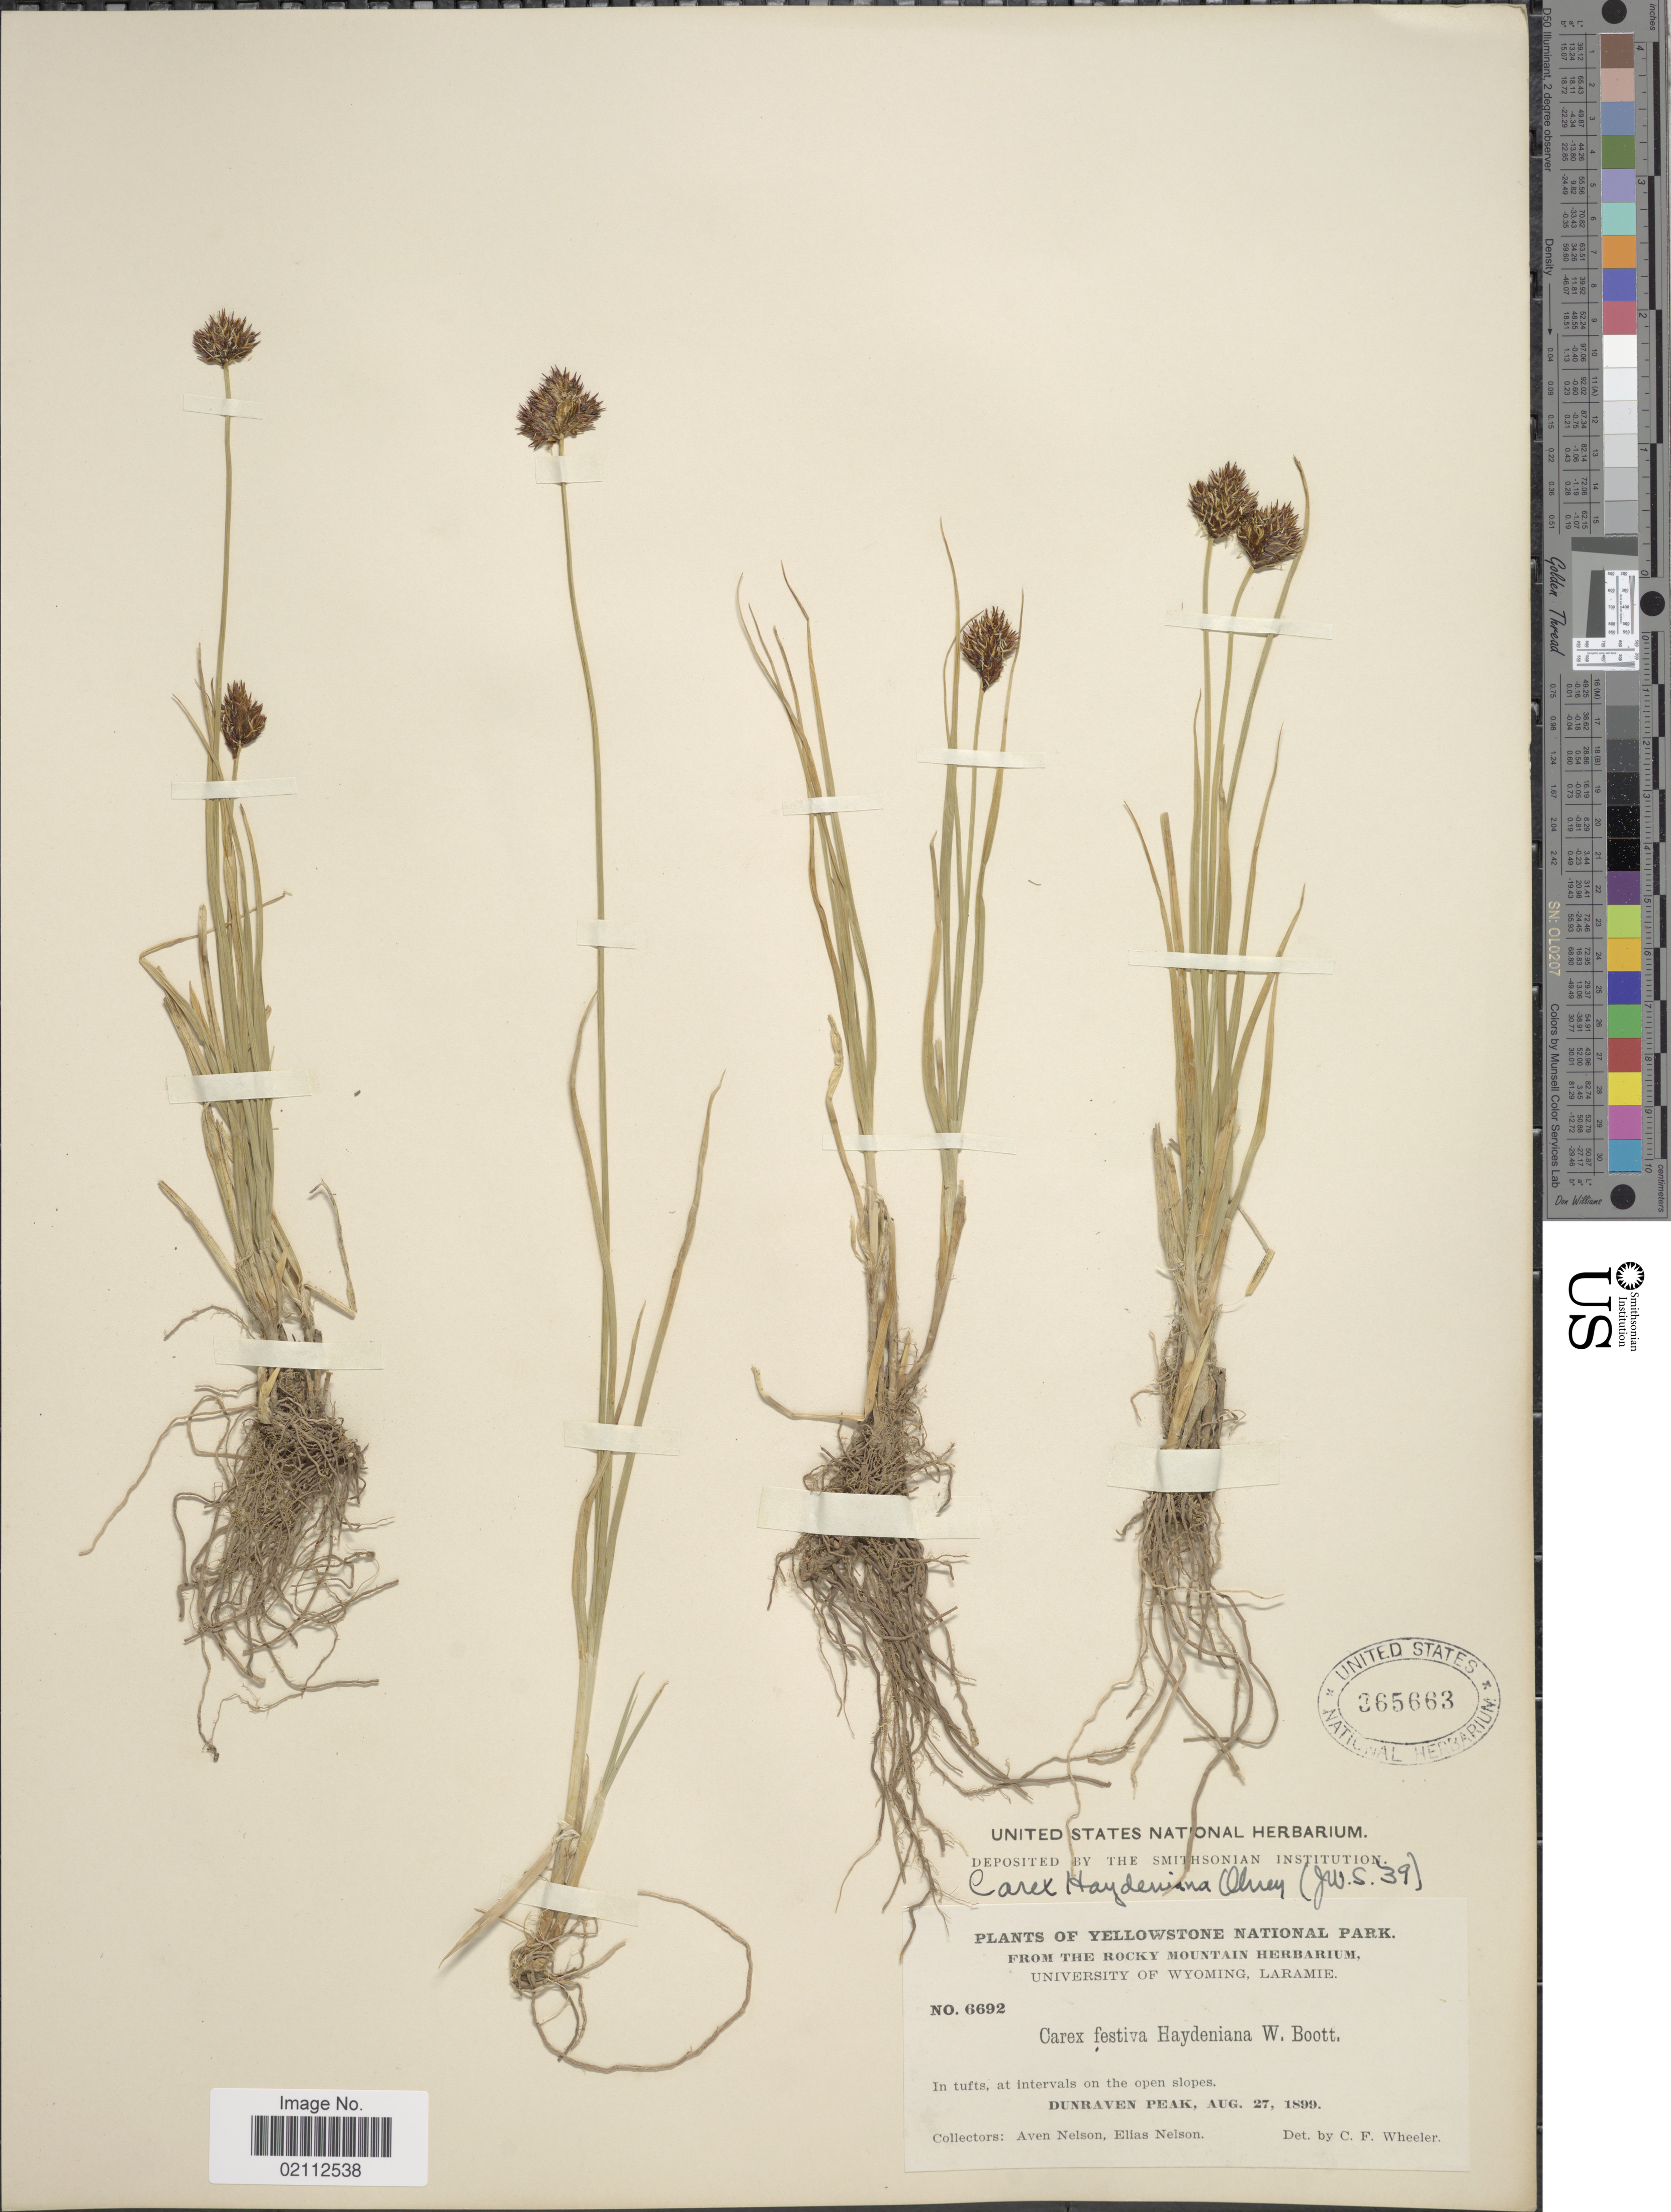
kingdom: Plantae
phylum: Tracheophyta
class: Liliopsida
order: Poales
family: Cyperaceae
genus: Carex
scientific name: Carex haydeniana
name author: Olney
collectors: A. Nelson & E. Nelson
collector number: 6692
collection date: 1899-08-27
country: United States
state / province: Wyoming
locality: Yellowstone National Park, in tufts, at intervals on the open slopes, Dunraven Peak.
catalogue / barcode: US 365663